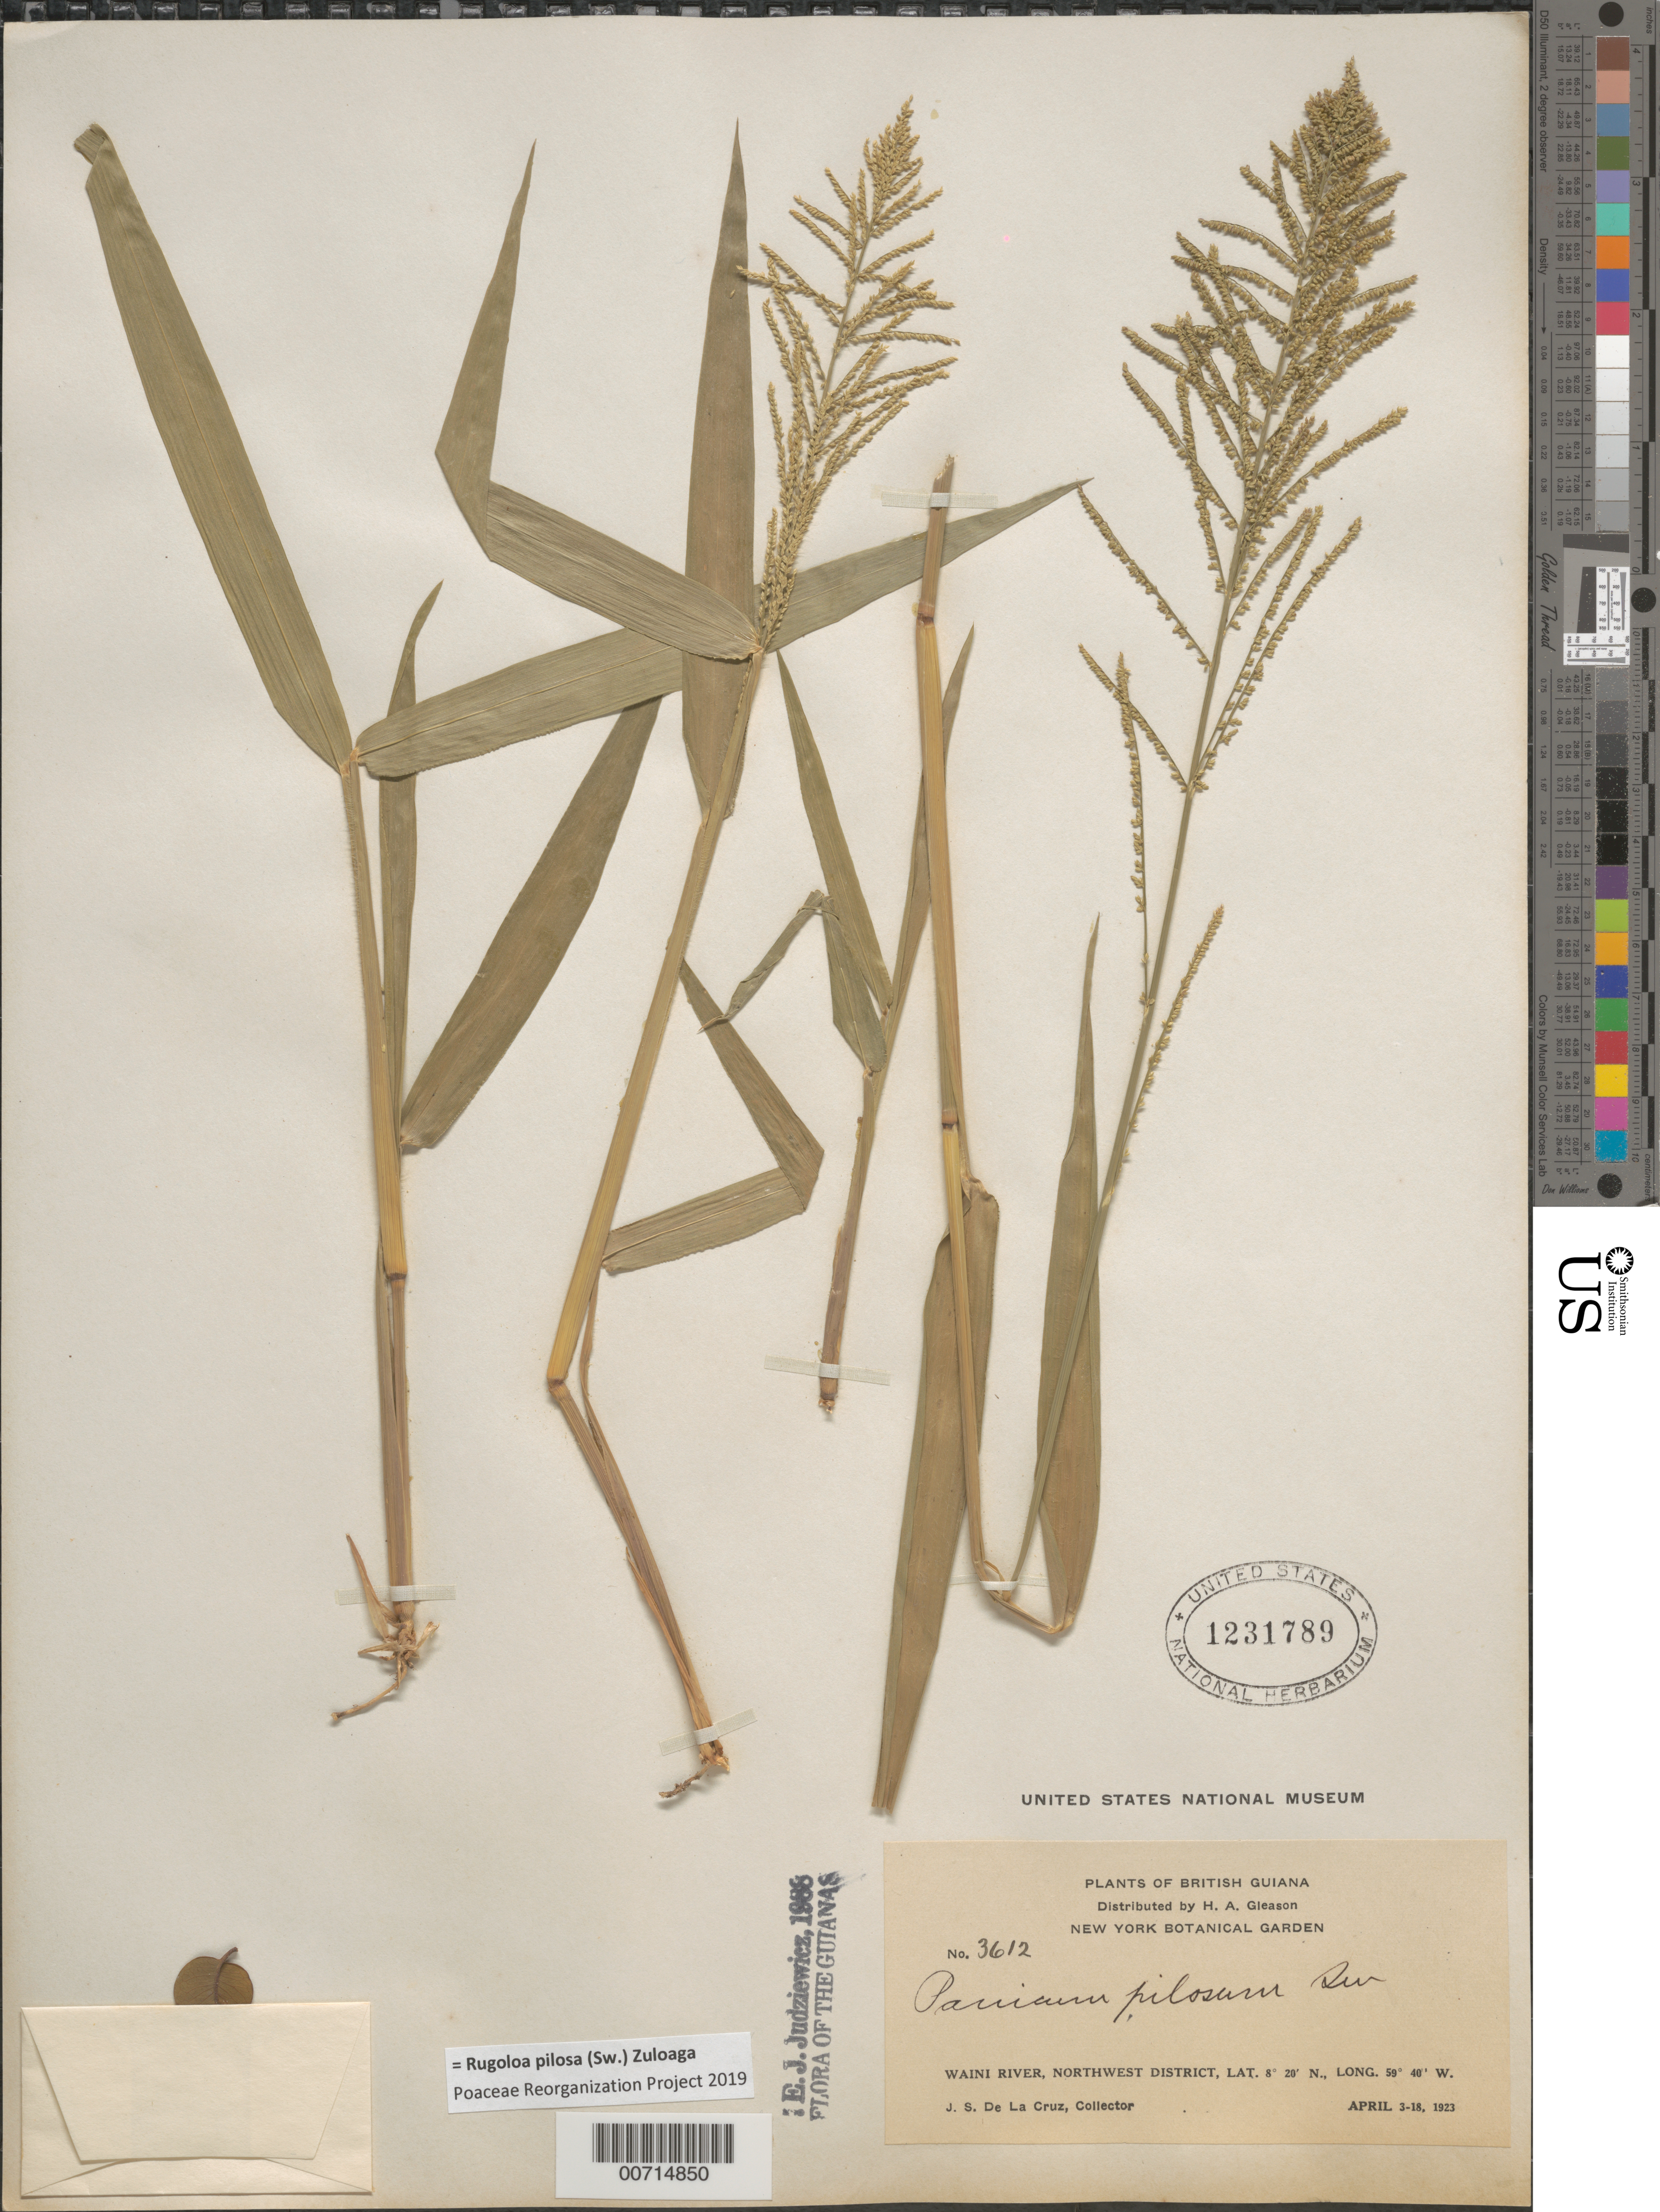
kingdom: Plantae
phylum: Tracheophyta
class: Liliopsida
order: Poales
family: Poaceae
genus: Panicum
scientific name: Panicum pilosum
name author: Sw.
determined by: Judziewicz, E. J.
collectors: J. S. de la Cruz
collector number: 3612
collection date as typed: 3-Apr-23 to 18-Apr-23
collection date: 1923-04-03/1923-04-18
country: Guyana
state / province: Barima-Waini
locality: Waini R., NW District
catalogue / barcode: US 1231789